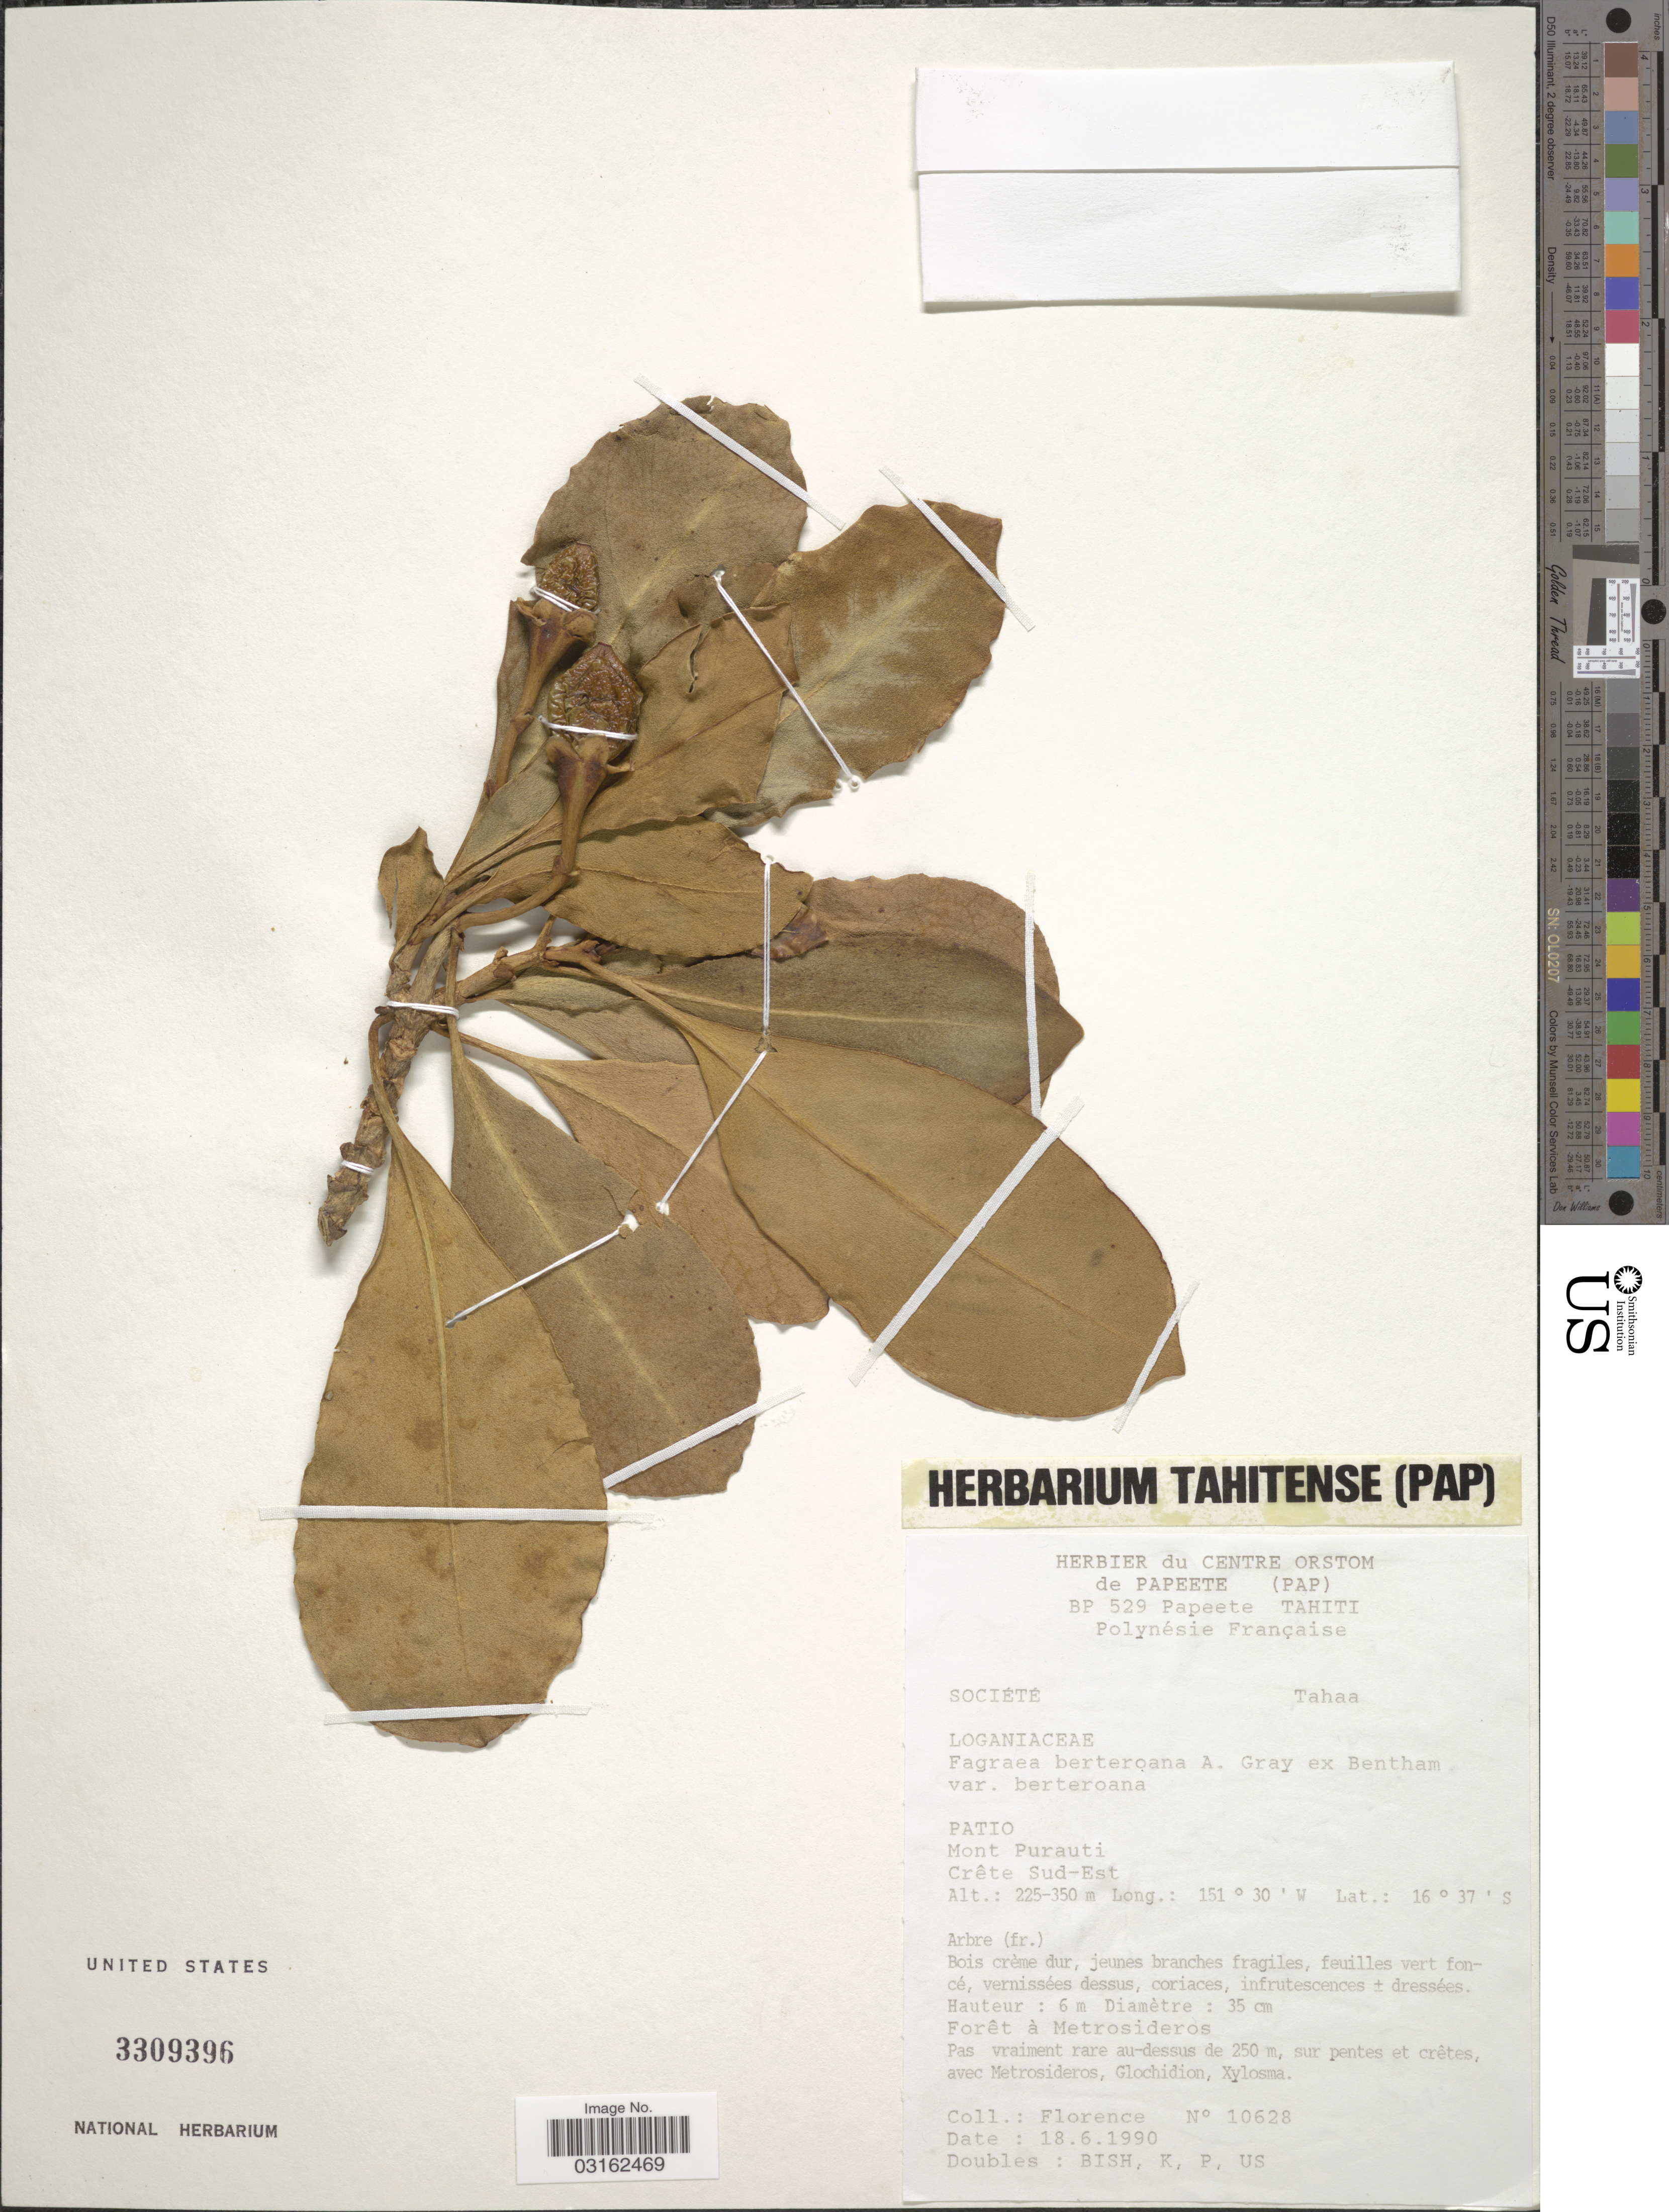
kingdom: Plantae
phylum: Tracheophyta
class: Magnoliopsida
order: Gentianales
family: Gentianaceae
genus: Fagraea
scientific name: Fagraea berteroana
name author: A. Gray ex Benth.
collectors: -. Florence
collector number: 10628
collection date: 1990-06-18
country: French Polynesia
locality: Société. Tahaa. Patio. Mont Purauti. Crête Sud-Est.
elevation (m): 225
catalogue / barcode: US 3309396